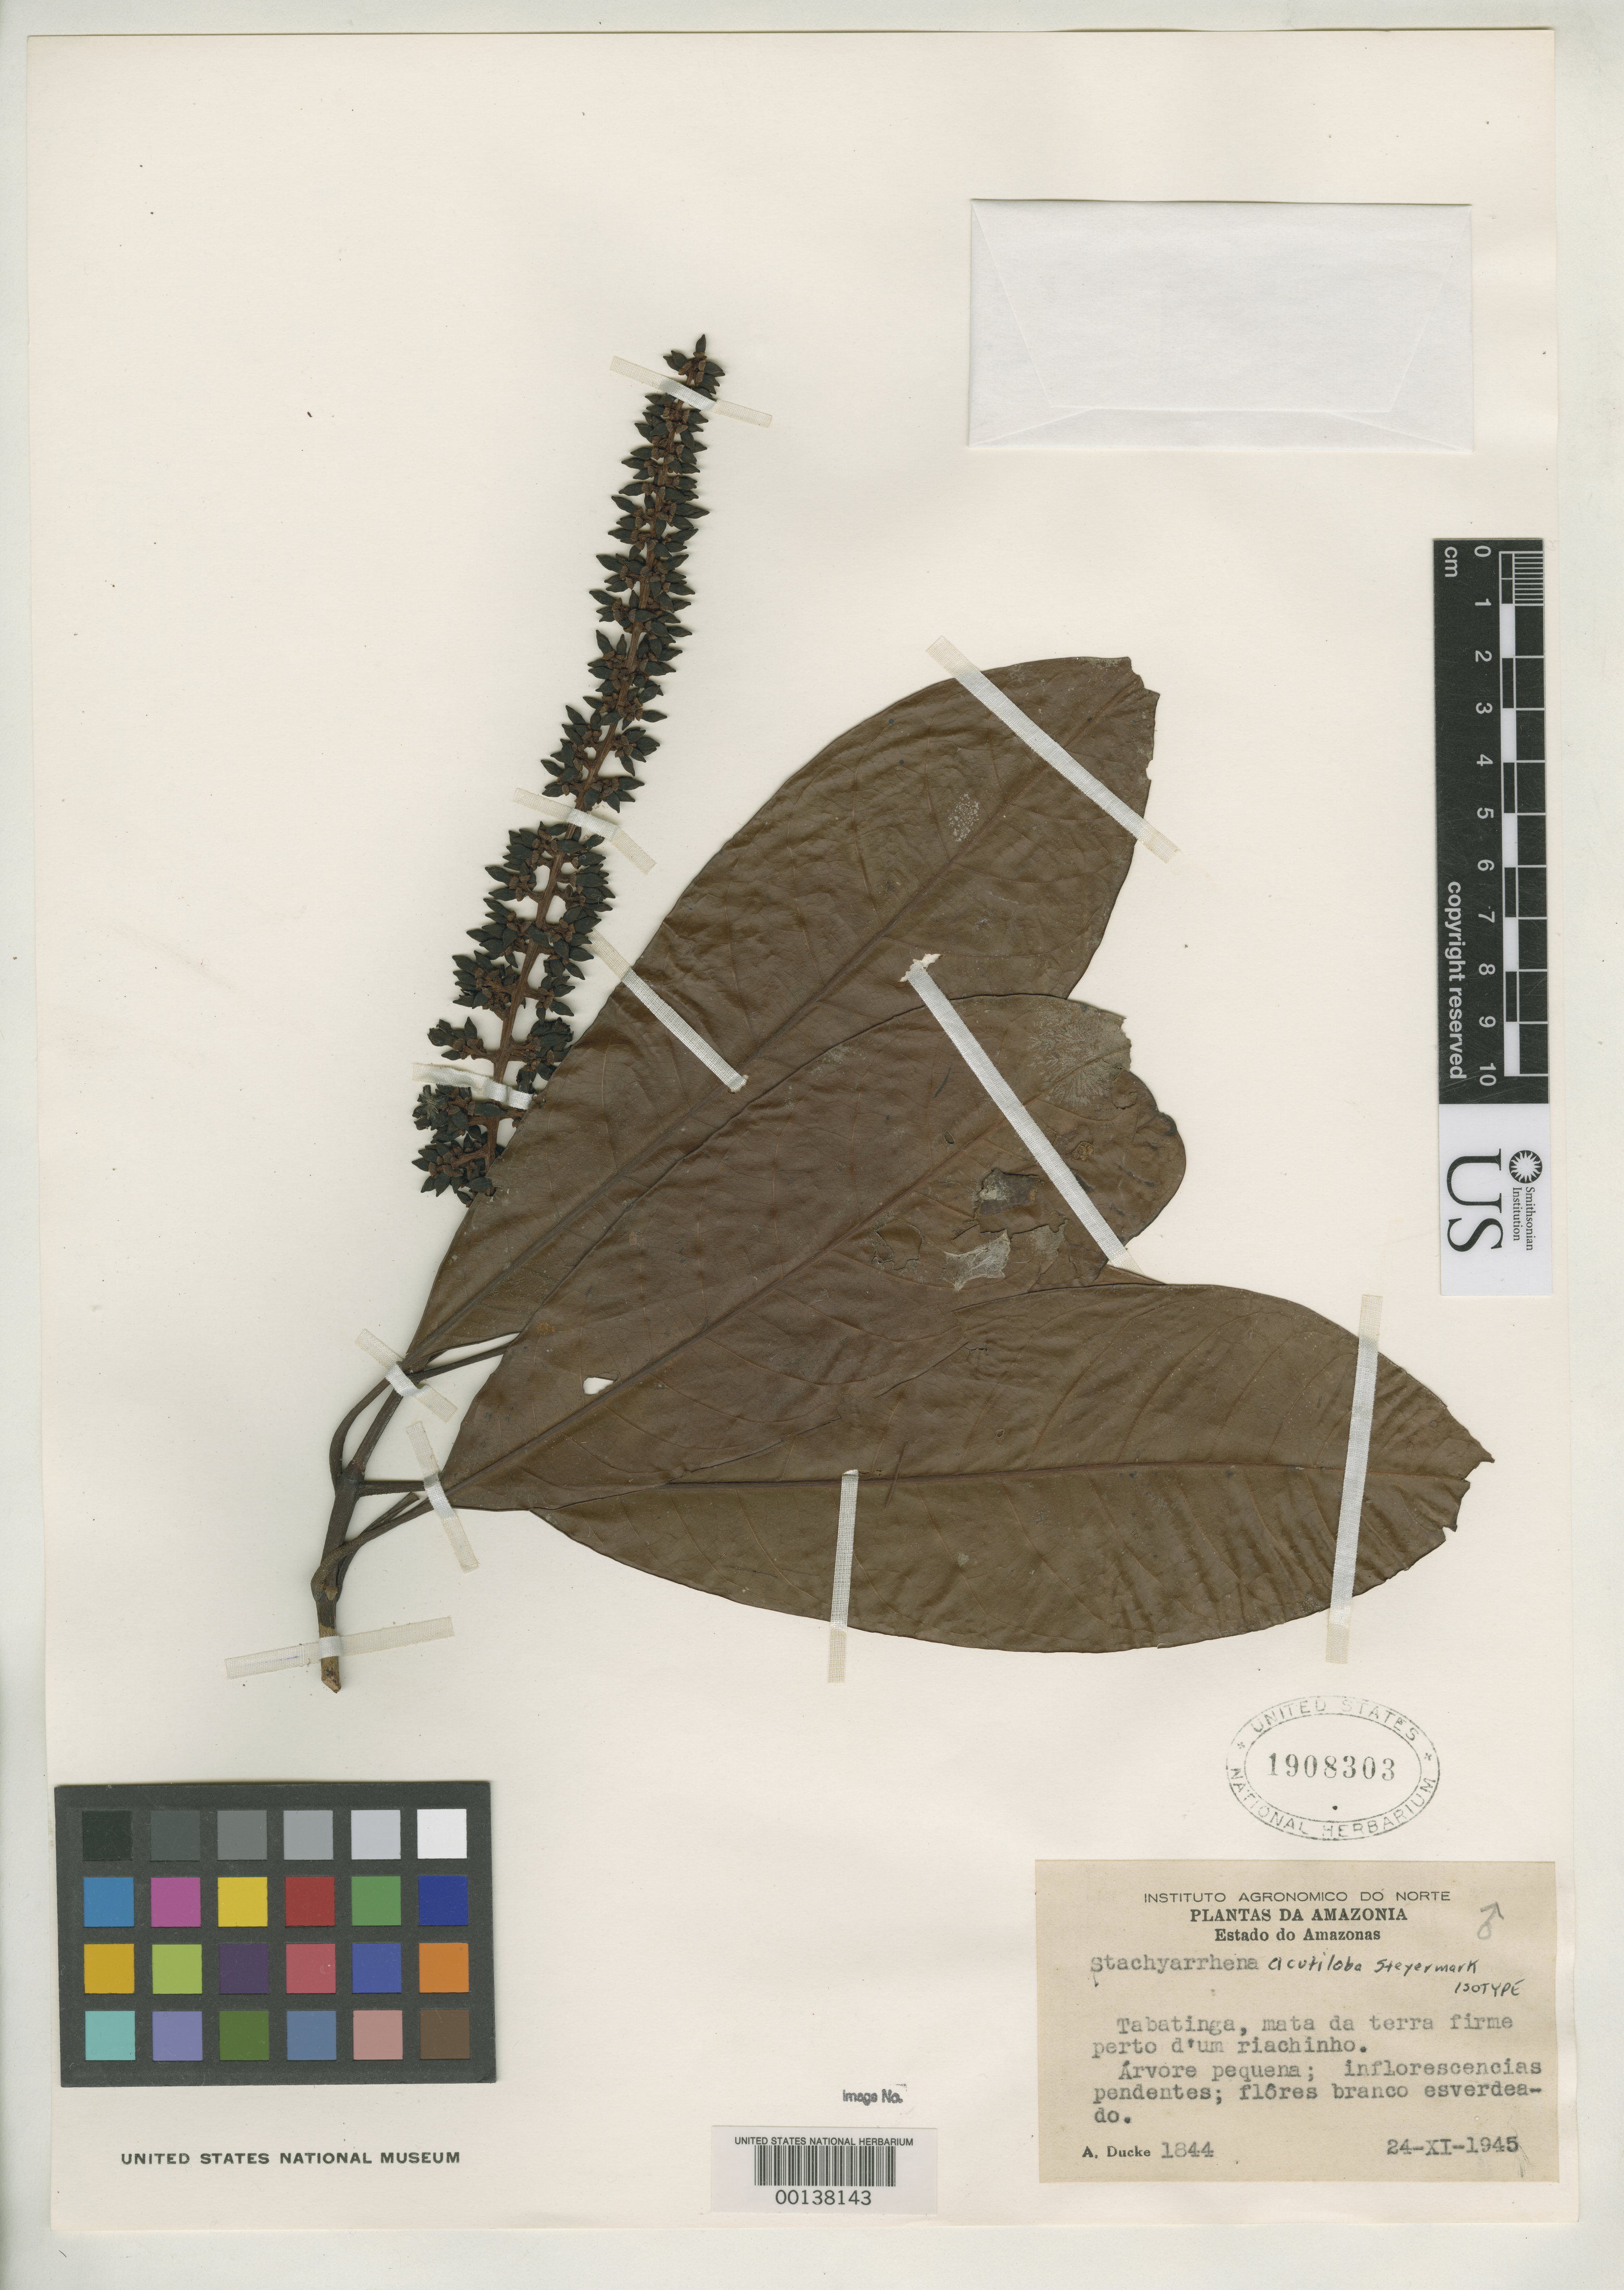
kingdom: Plantae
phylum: Tracheophyta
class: Magnoliopsida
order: Gentianales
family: Rubiaceae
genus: Stachyarrhena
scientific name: Stachyarrhena acutiloba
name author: Steyerm.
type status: Isotype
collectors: A. Ducke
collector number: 1844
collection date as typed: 24 Nov 1945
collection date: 1945-11-24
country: Brazil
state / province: Amazonas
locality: Tabatinga.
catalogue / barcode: US 1908303